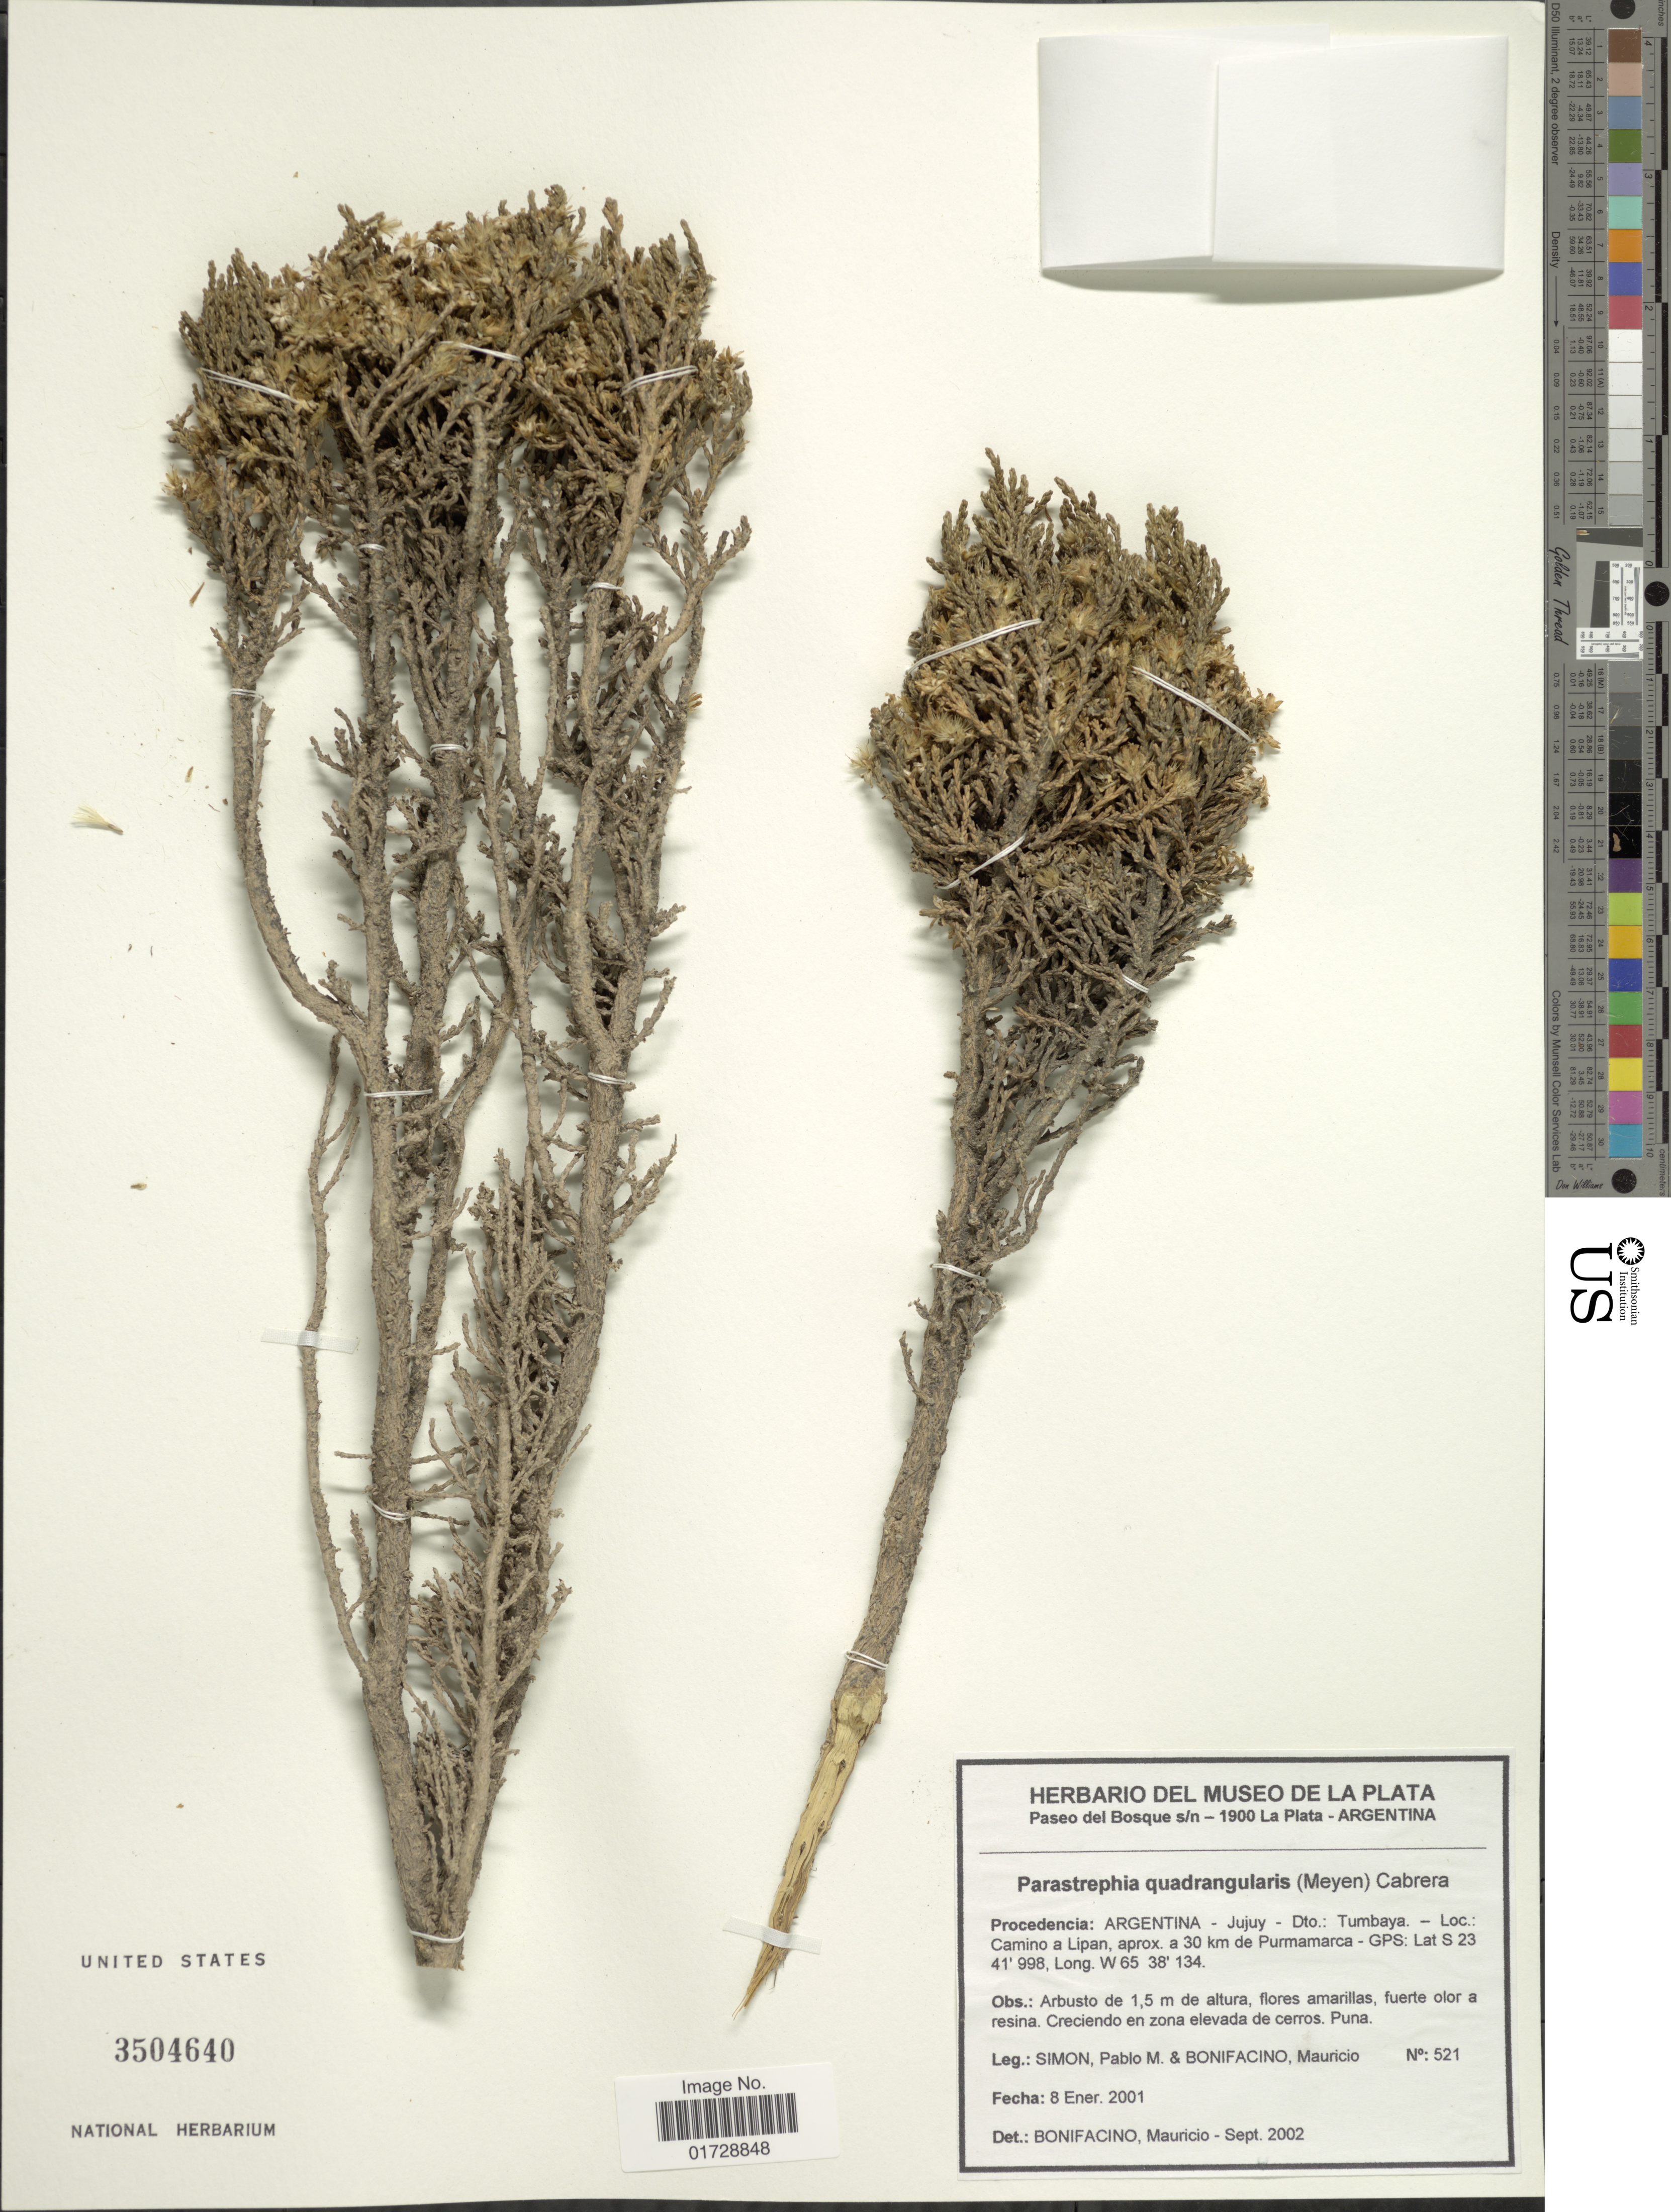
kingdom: Plantae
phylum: Tracheophyta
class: Magnoliopsida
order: Asterales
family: Asteraceae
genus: Parastrephia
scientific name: Parastrephia quadrangularis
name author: (Meyen) Cabrera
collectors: P. M. Simón & M. Bonifacino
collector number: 521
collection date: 2001-01-08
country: Argentina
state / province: Jujuy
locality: Dto.: Tumbaya - Loc: Camino a Lipan, aprox a 30 km de Purmamarca - GPS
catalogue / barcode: US 3504640